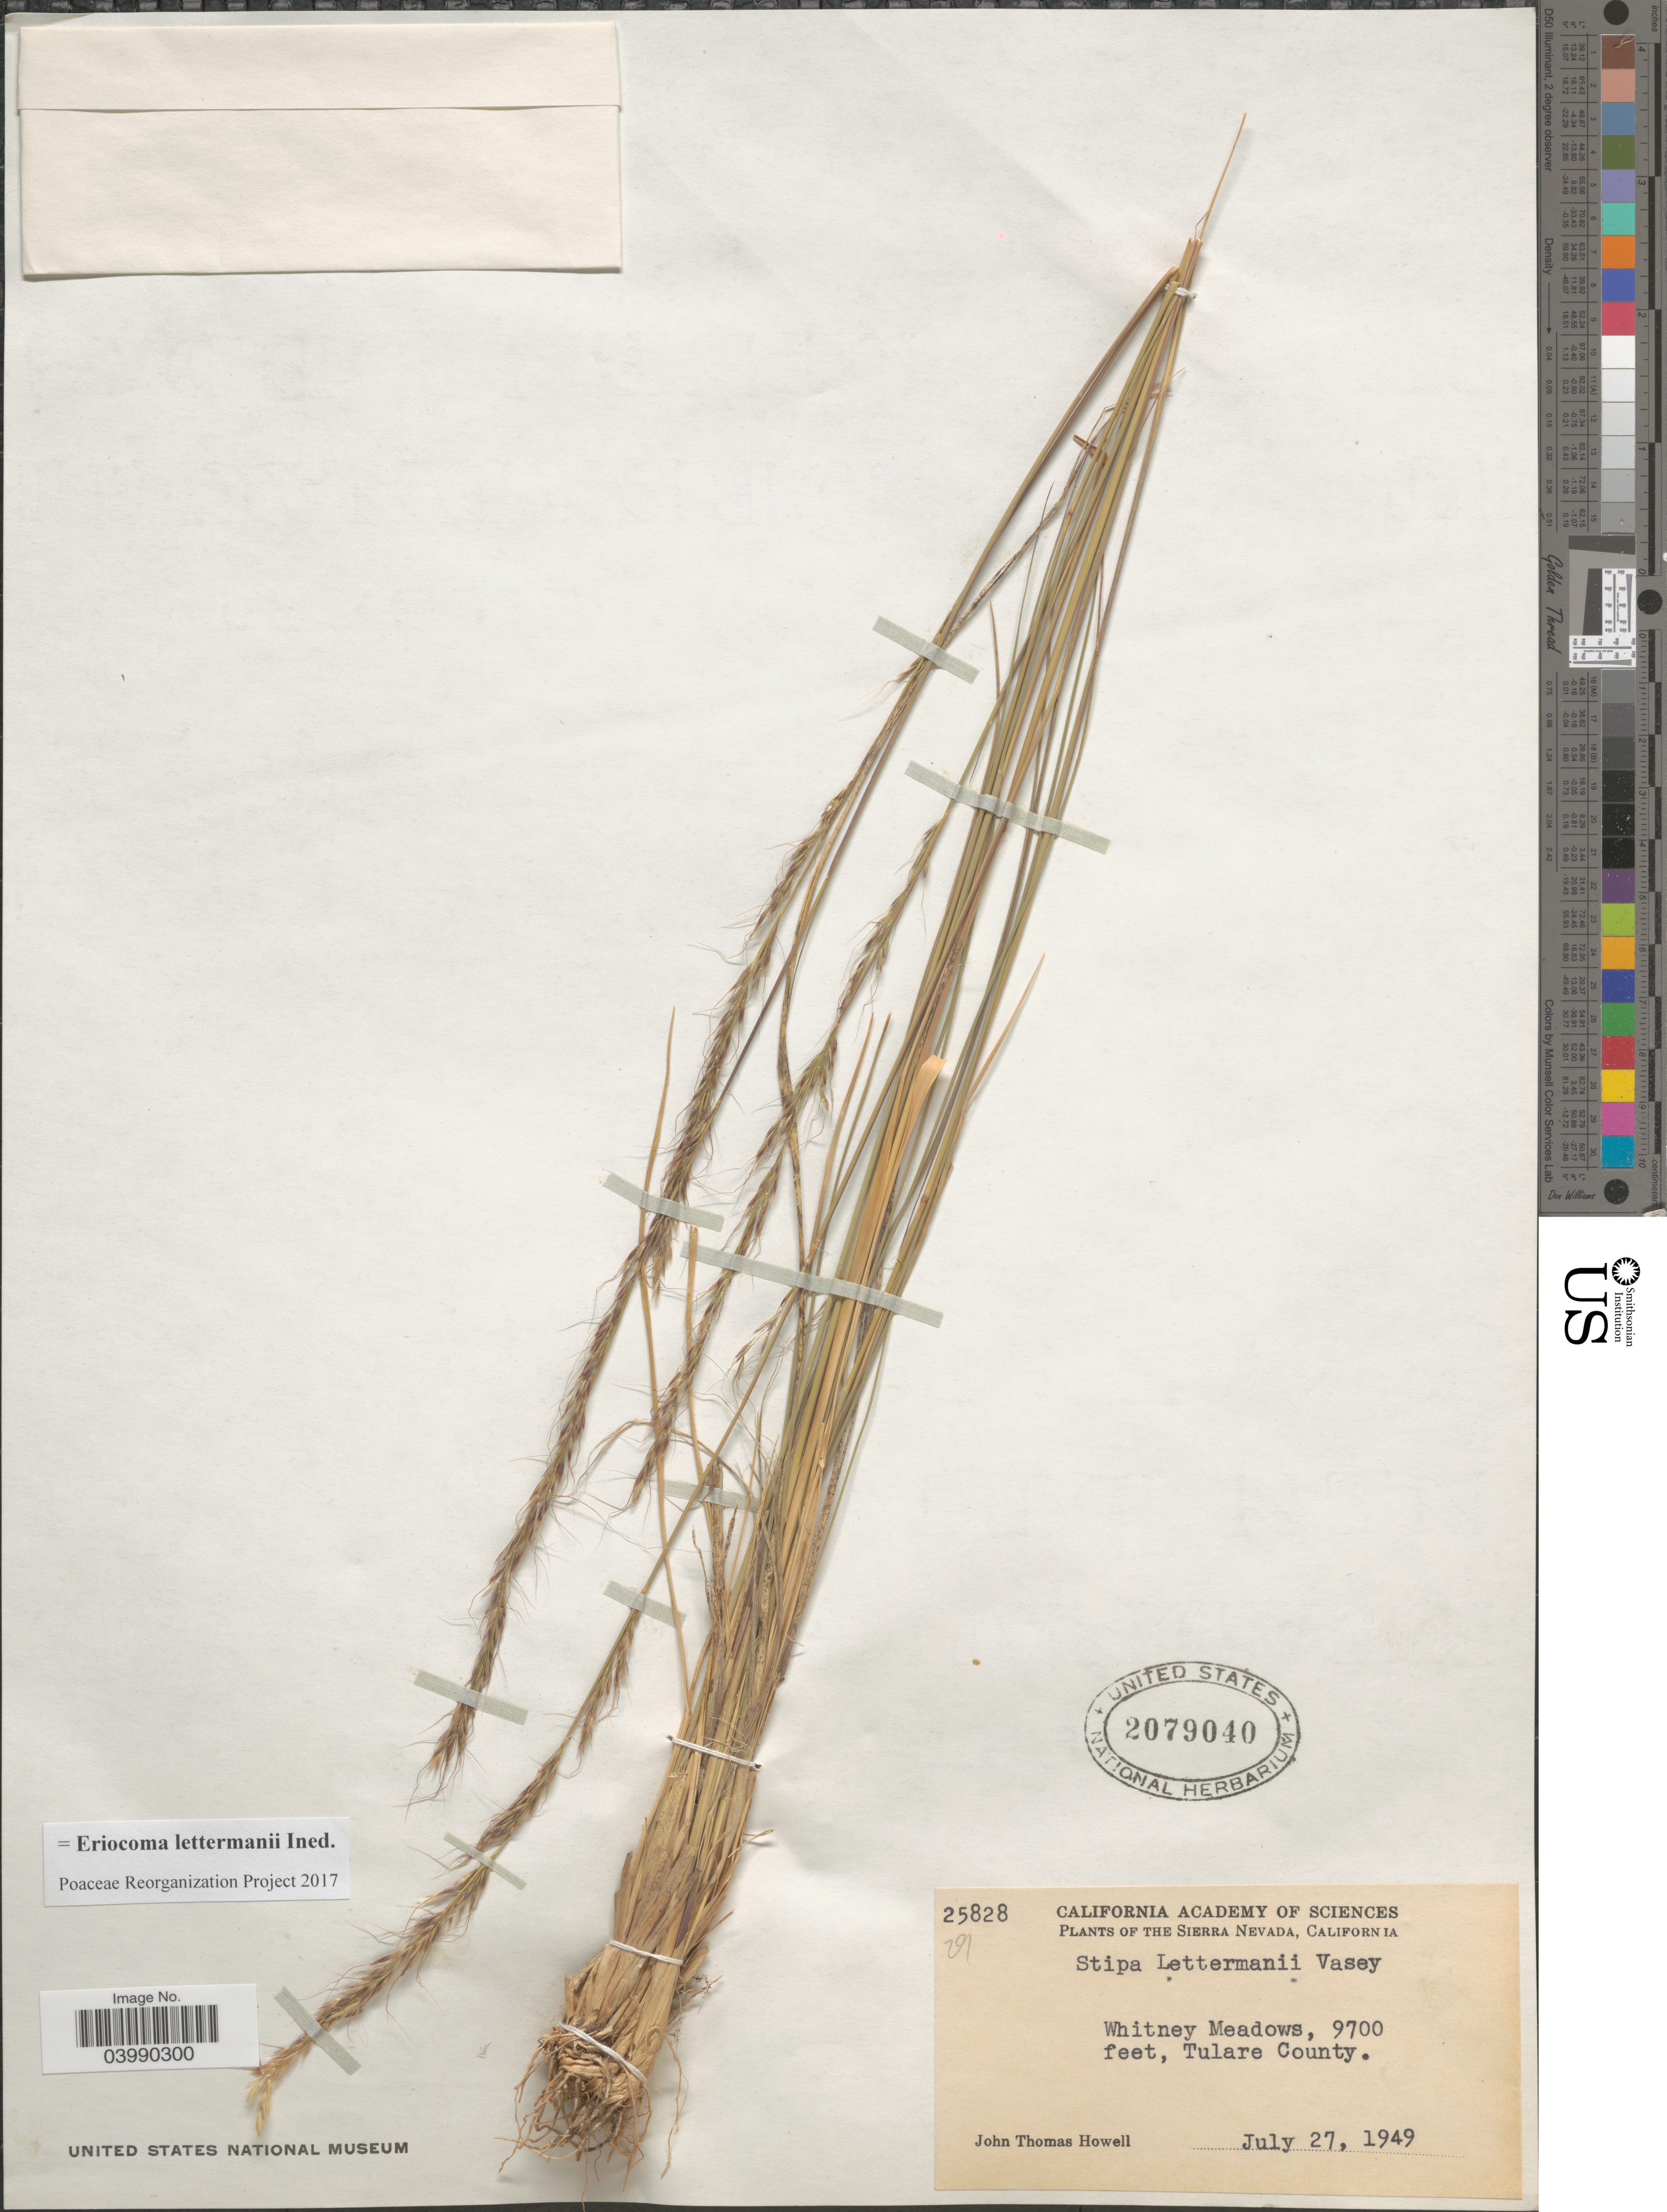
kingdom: Plantae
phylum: Tracheophyta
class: Liliopsida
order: Poales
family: Poaceae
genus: Eriocoma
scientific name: Eriocoma lettermanii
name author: (Vasey) Romasch.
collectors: J. T. Howell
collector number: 25828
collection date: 1949-07-27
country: United States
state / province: California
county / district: Tulare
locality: The Sierra Nevada. Whitney Meadows, Tulare County.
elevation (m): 2957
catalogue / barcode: US 2079040